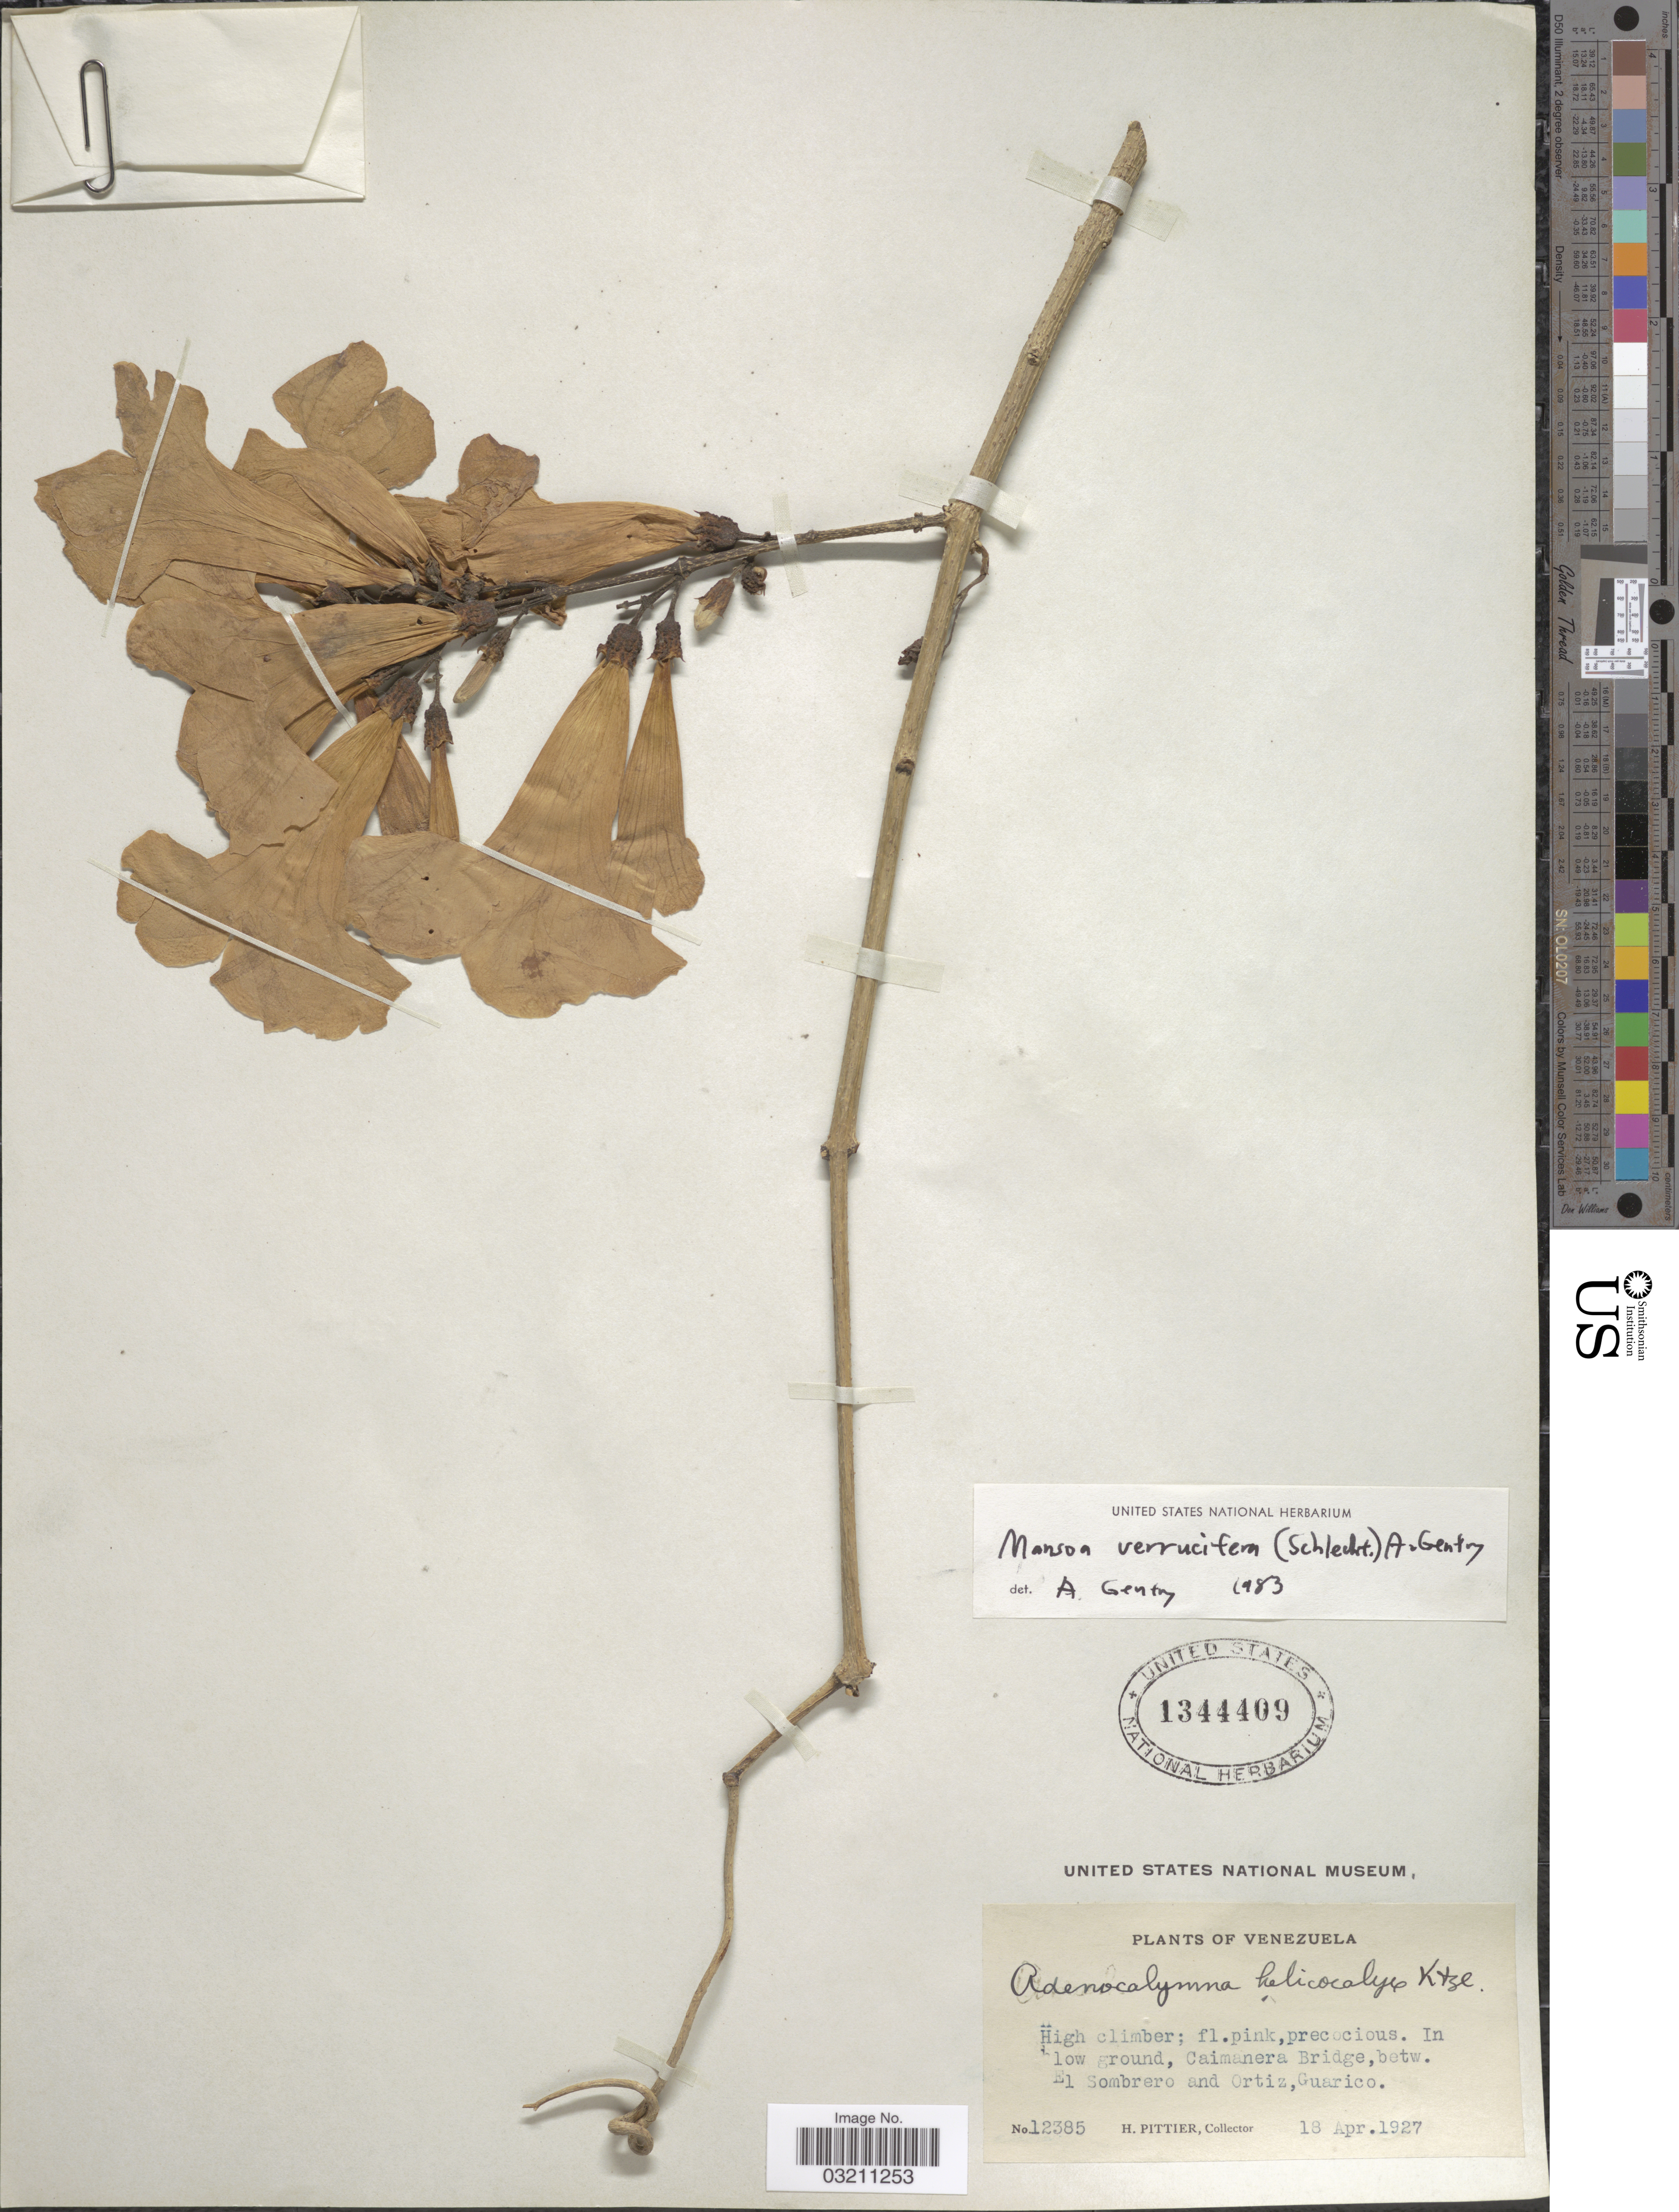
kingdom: Plantae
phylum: Tracheophyta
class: Magnoliopsida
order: Lamiales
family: Bignoniaceae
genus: Mansoa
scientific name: Mansoa verrucifera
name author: (Schltdl.) A.H. Gentry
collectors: H. F. Pittier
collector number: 12385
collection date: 1927-04-18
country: Venezuela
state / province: Guárico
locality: Caimanara Bridge, betw. el Somrero and Ortiz.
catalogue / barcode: US 1344409